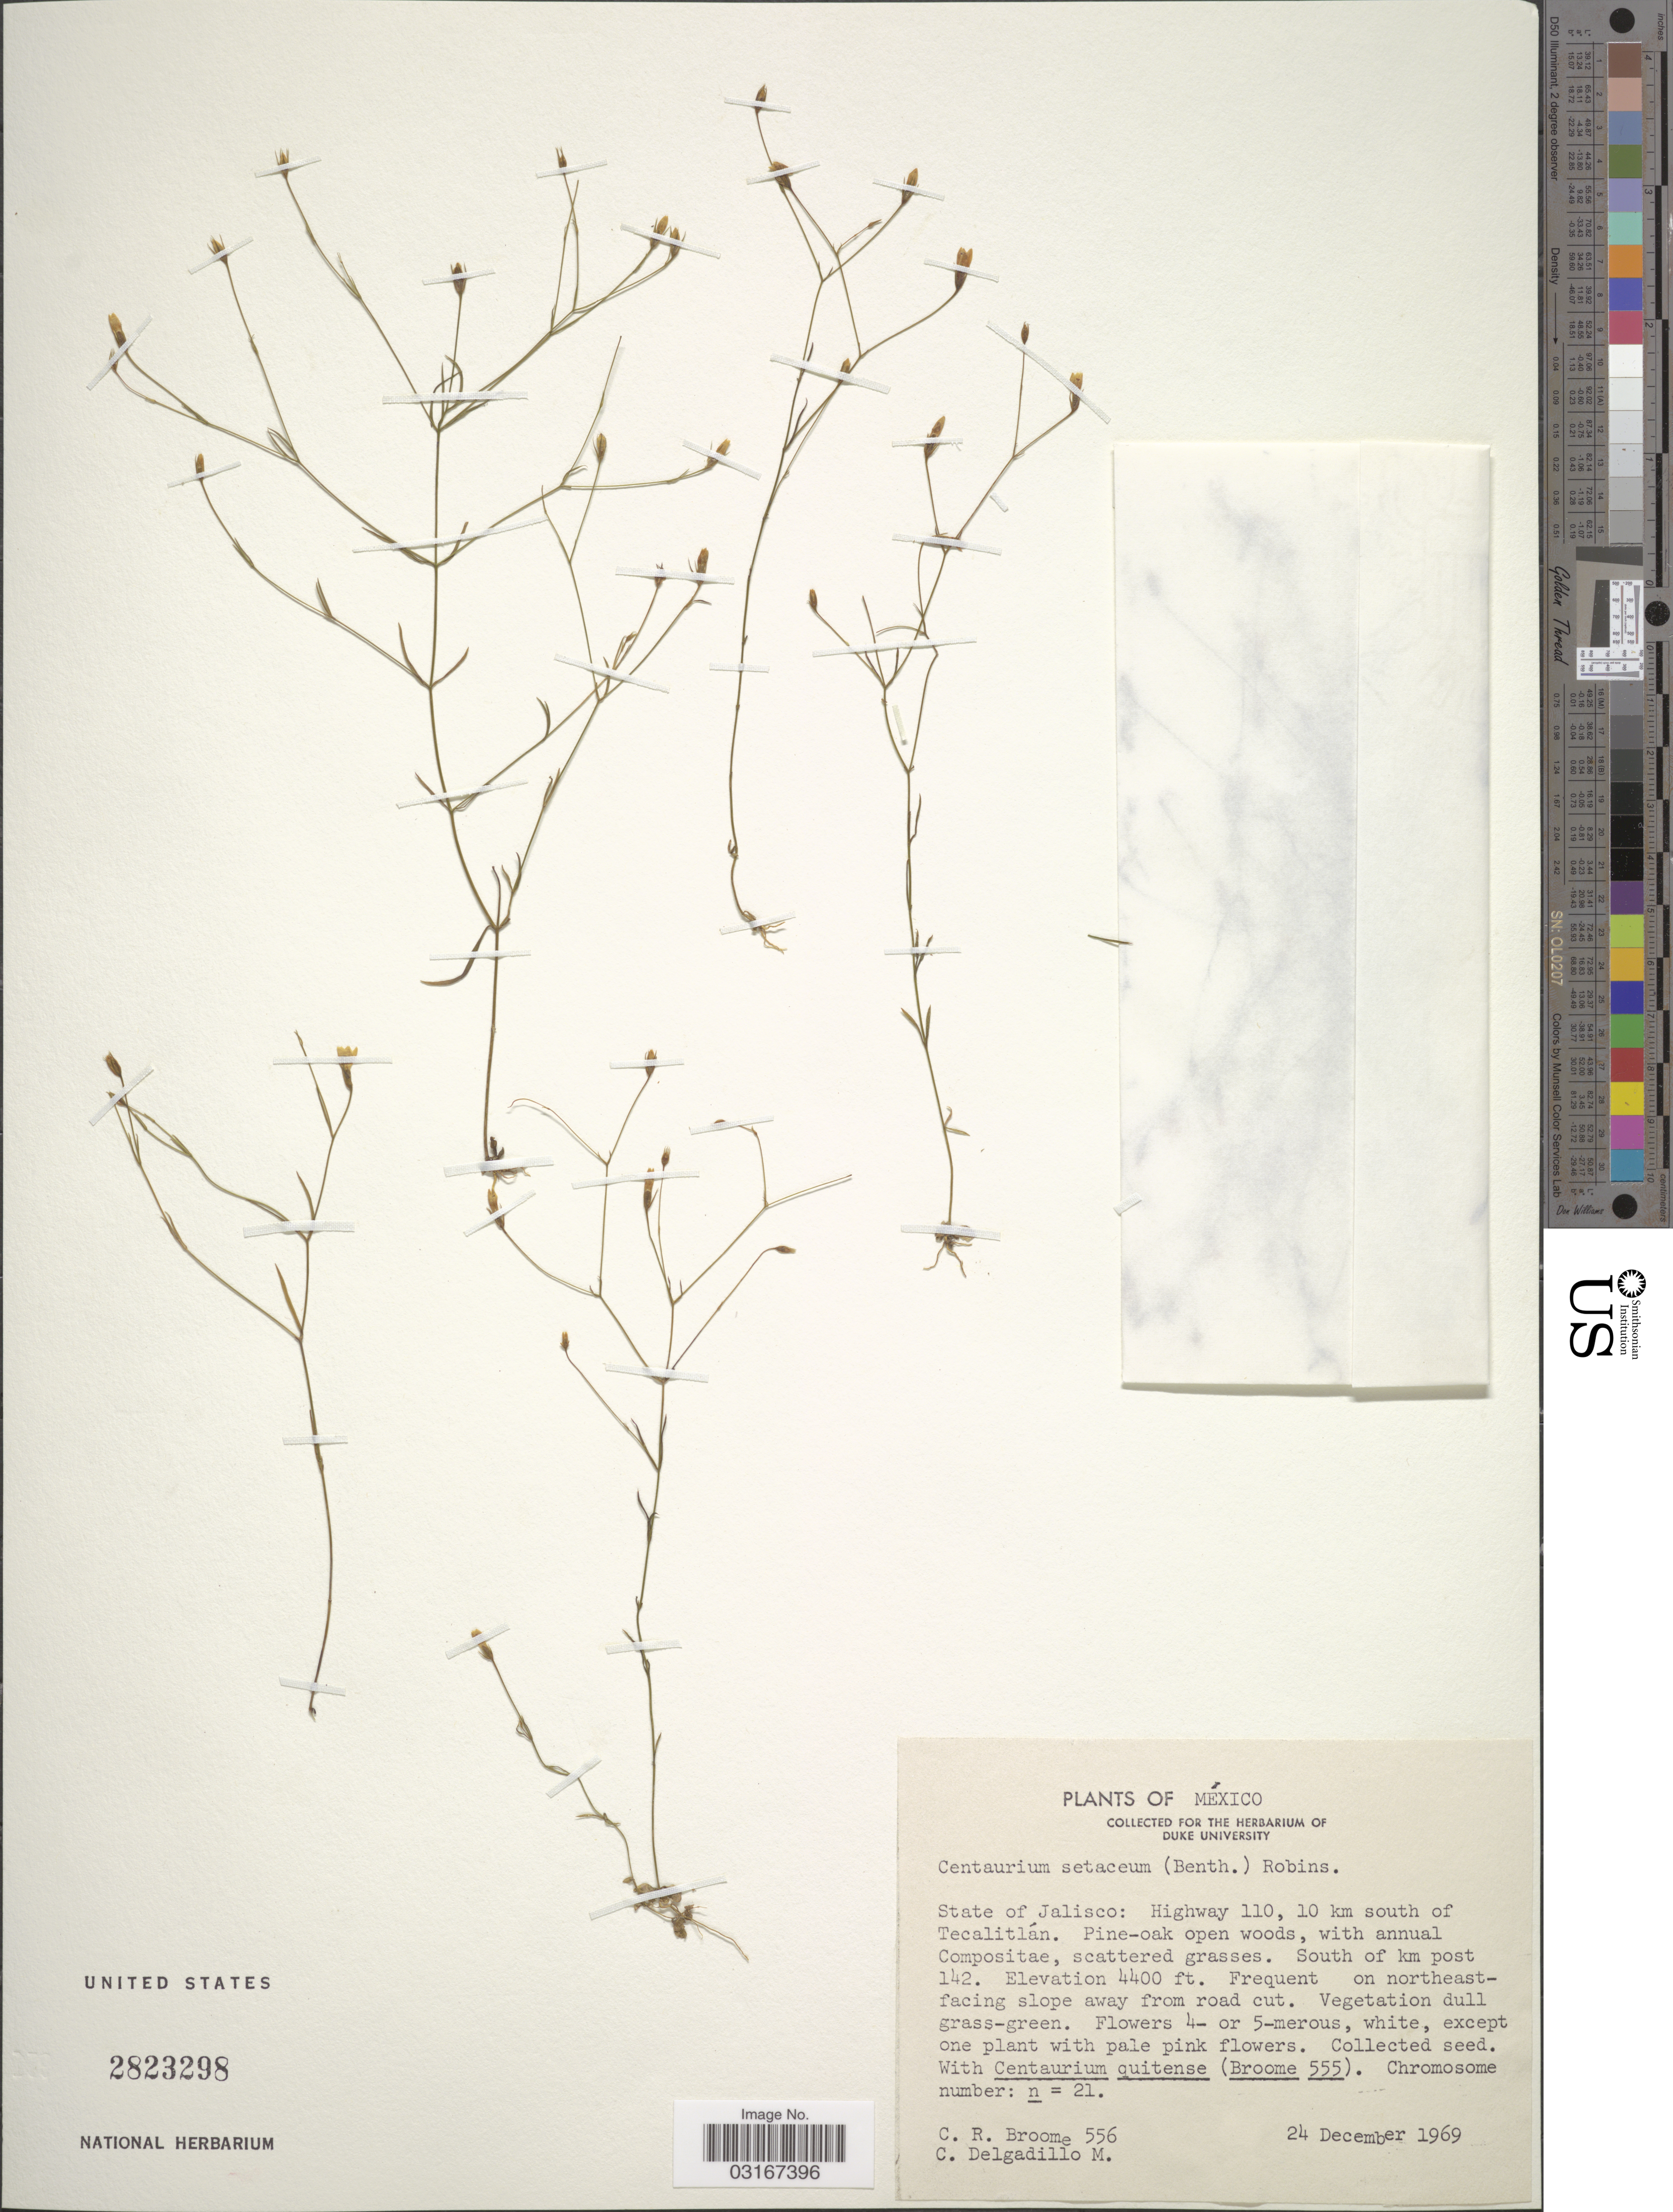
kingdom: Plantae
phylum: Tracheophyta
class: Magnoliopsida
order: Gentianales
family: Gentianaceae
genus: Centaurium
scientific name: Centaurium setaceum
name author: (Benth.) B.L. Rob.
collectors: C. R. Broome & C. Delgadillo-m.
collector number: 556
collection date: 1969-12-24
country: Mexico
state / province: Jalisco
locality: Highway 110, 10 km south of Tecalitlán. South of km post 142.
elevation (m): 1341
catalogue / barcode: US 2823298